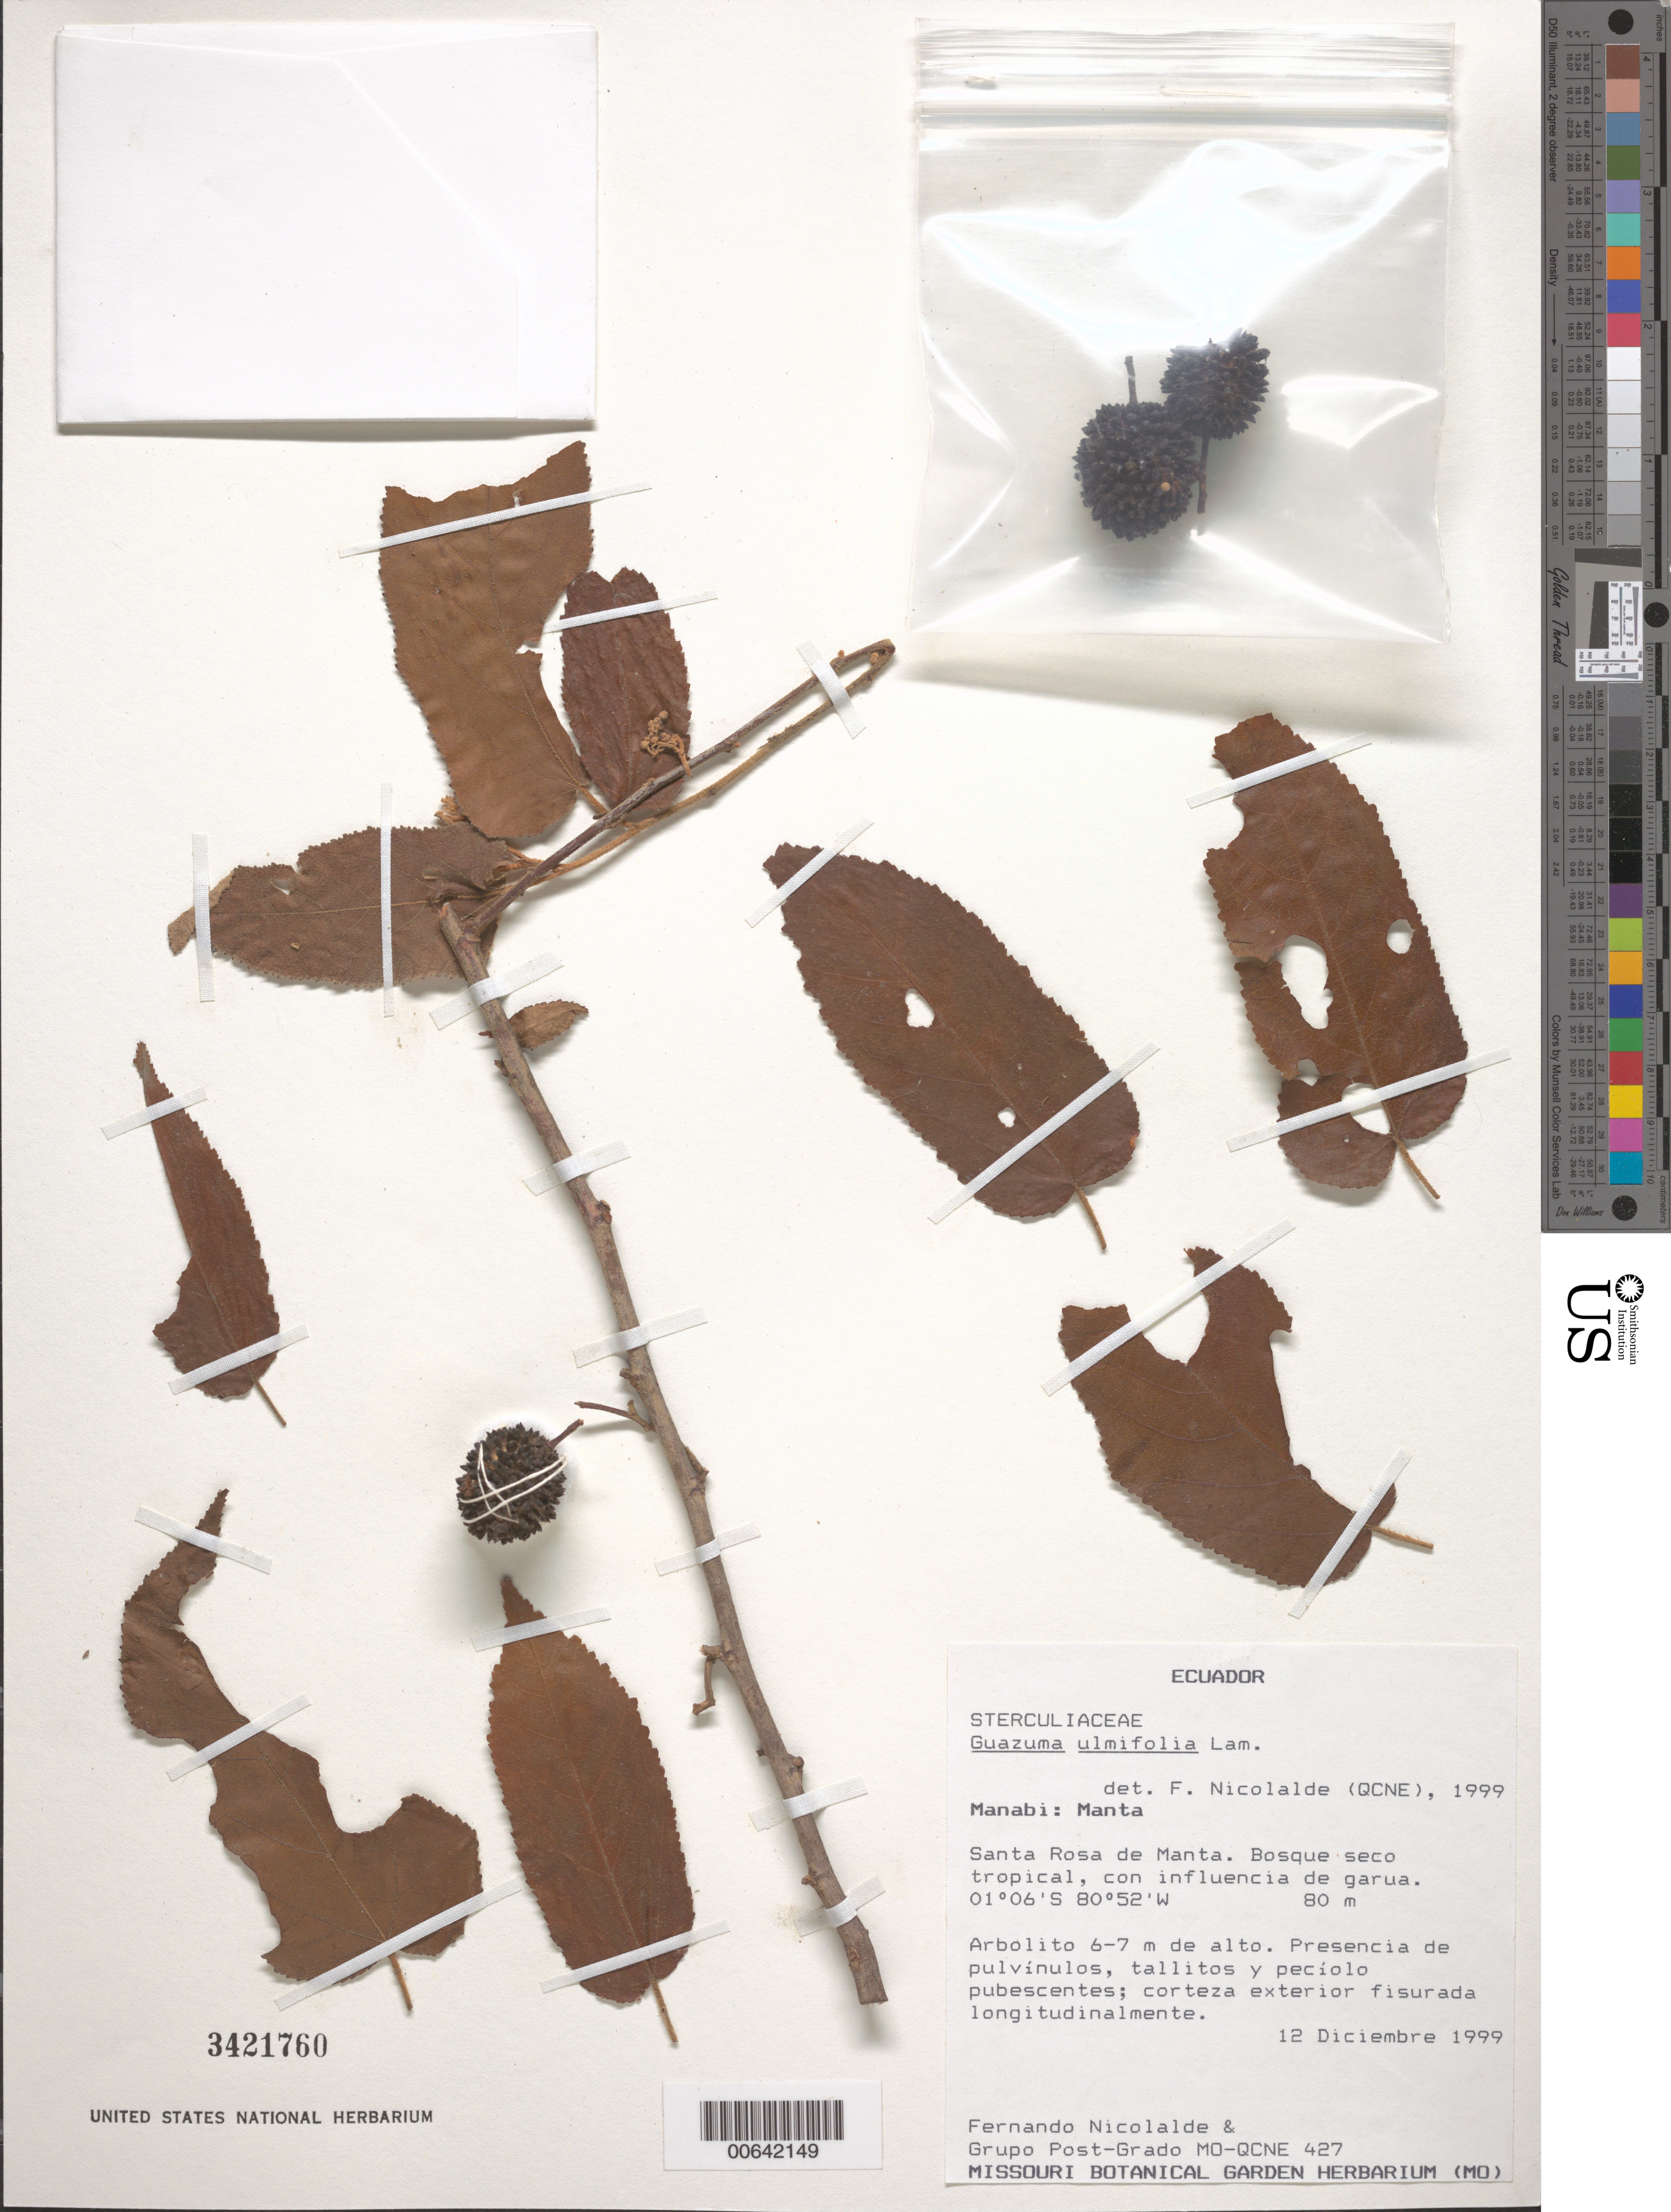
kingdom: Plantae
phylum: Tracheophyta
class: Magnoliopsida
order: Malvales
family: Malvaceae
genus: Guazuma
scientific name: Guazuma ulmifolia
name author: Lam.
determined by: Nicolalde, F., (QCNE), Museo Ecuatoriano de Ciencias Naturales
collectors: F. Nicolalde & Grupo Post-Grado MO-QCNE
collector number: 427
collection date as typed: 12 Dec 1999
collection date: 1999-12-12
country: Ecuador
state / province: Manabí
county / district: Manta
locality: Santa Rosa de Manta.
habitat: Bosque seco tropical, con influencia de garua.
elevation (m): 80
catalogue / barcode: US 3421760